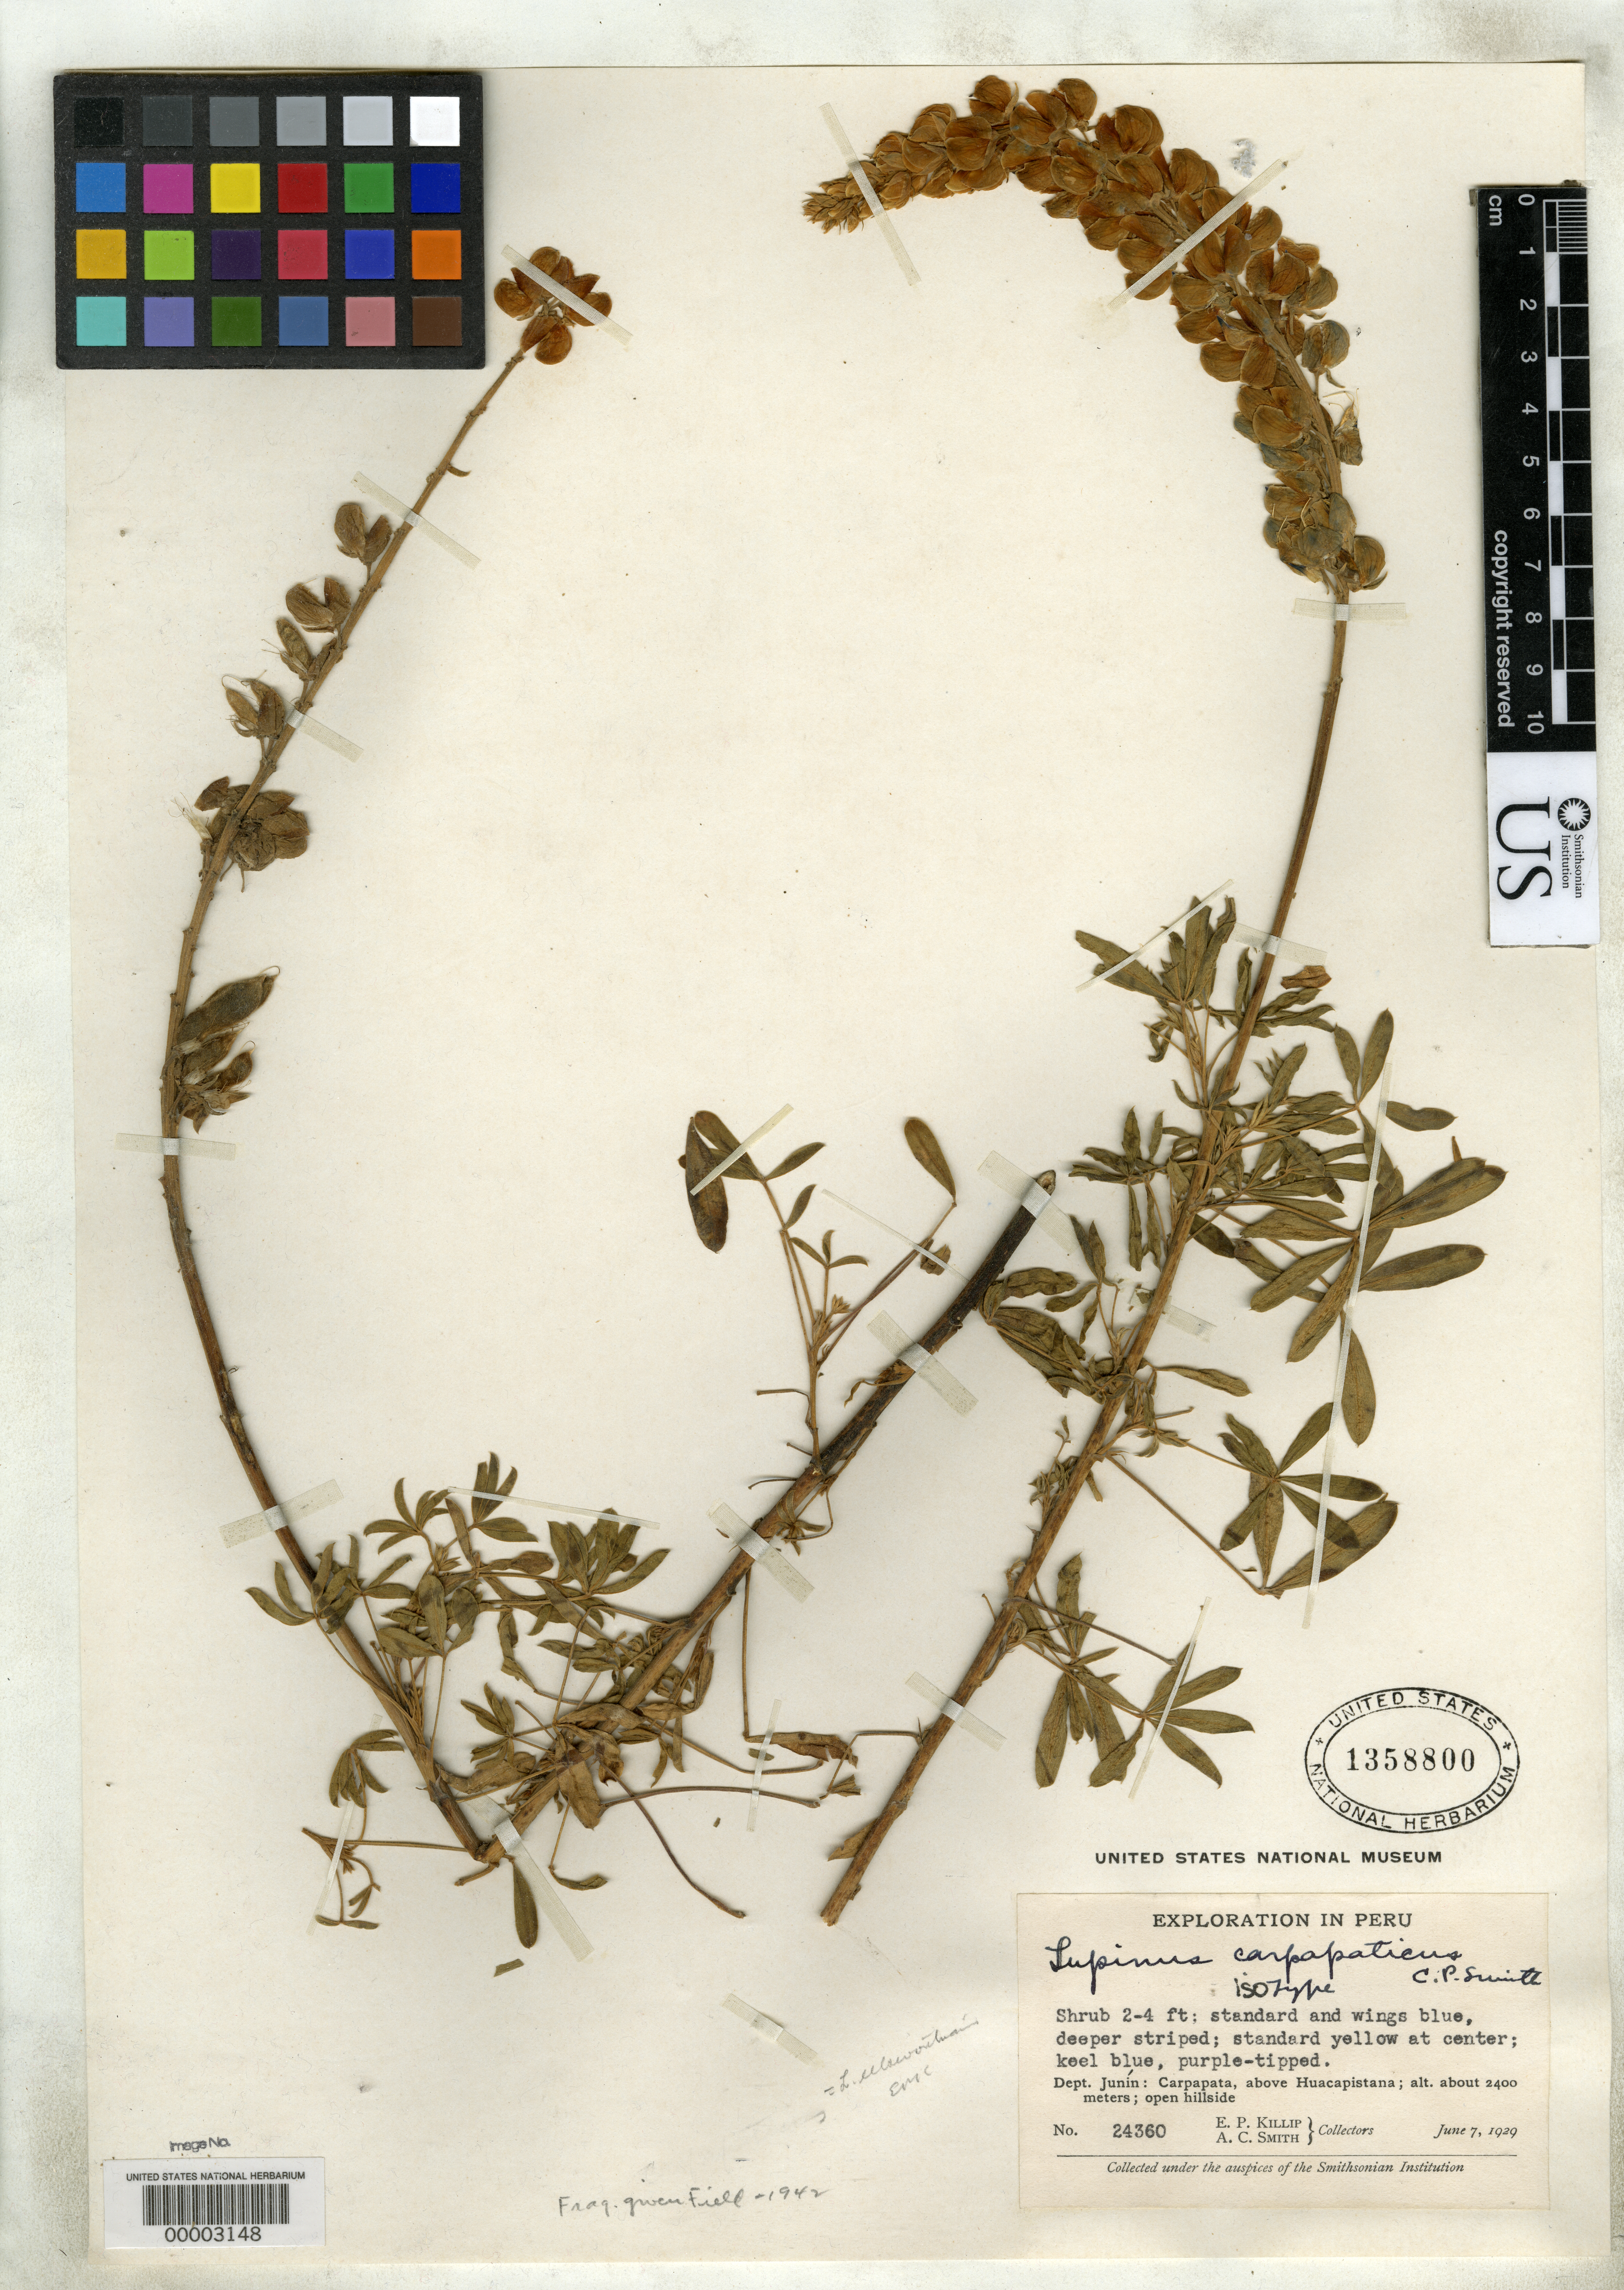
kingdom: Plantae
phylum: Tracheophyta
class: Magnoliopsida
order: Fabales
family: Fabaceae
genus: Lupinus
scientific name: Lupinus carpapaticus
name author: C.P. Sm.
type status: Isotype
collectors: E. P. Killip & A. C. Smith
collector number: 24360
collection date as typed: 07 Jun 1929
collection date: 1929-06-07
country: Peru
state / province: Junín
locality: Carpapata, above Huacapistana.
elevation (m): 2400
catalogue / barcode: US 1358800